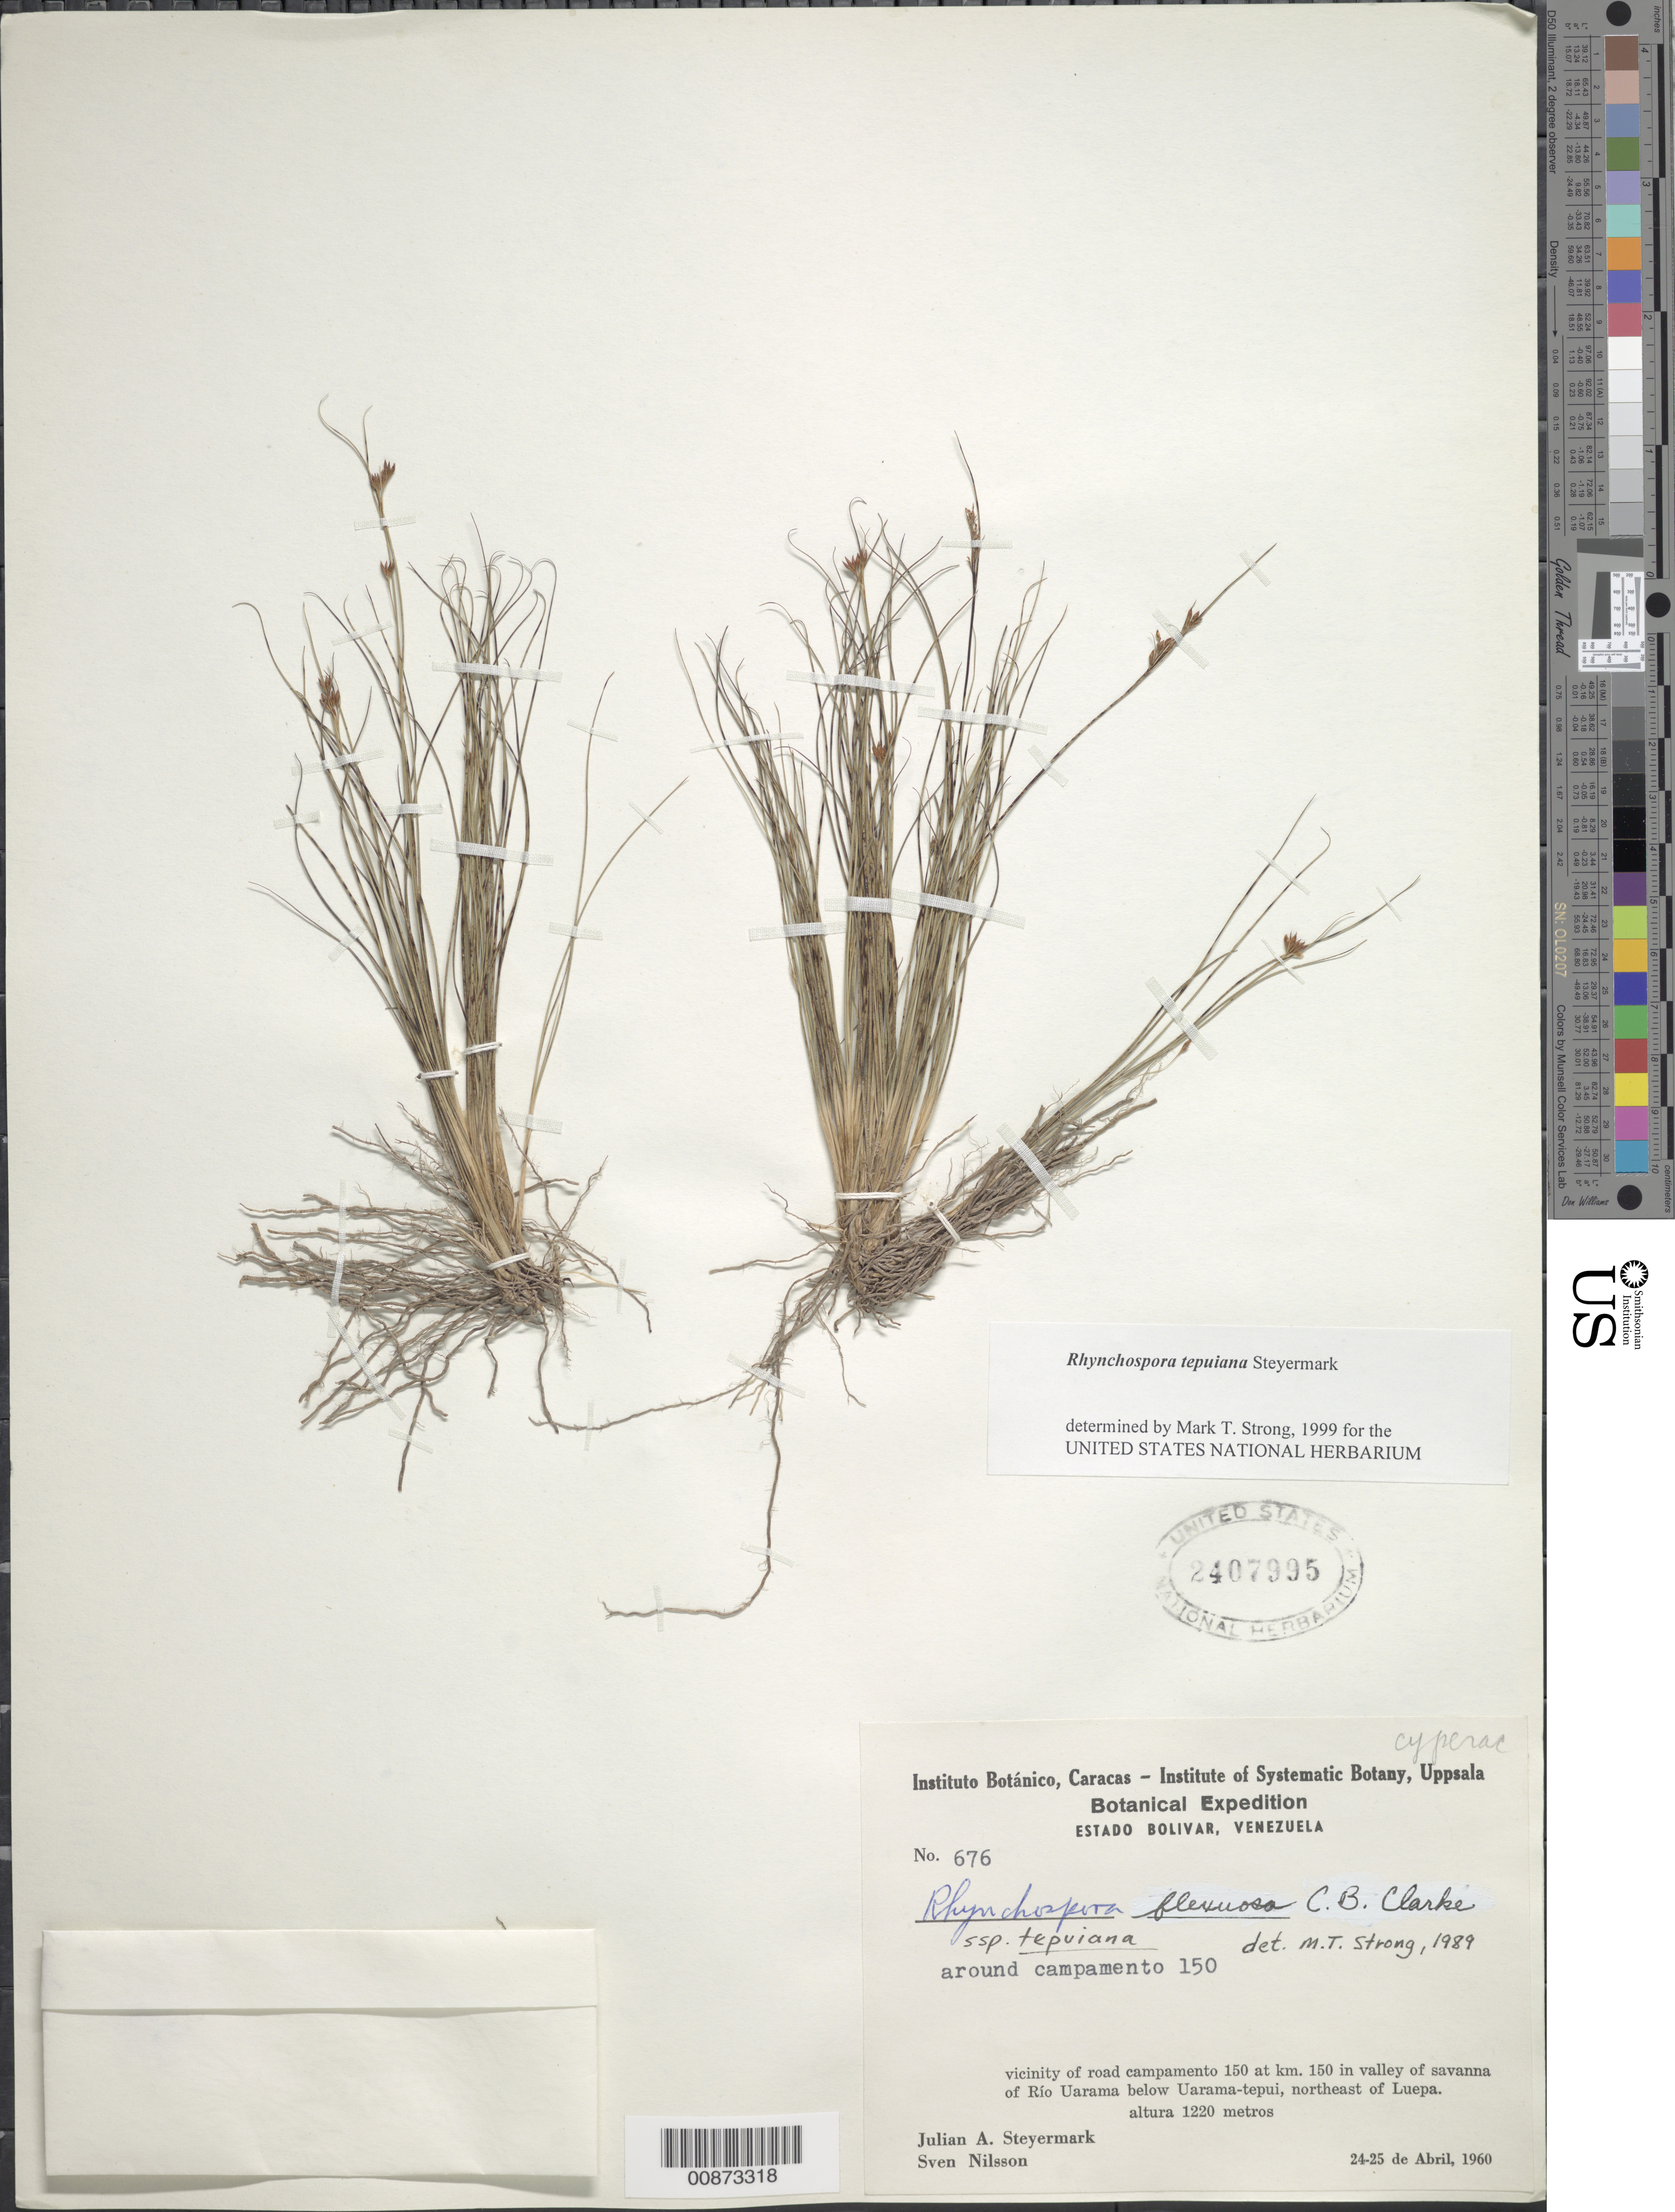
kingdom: Plantae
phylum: Tracheophyta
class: Liliopsida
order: Poales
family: Cyperaceae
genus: Rhynchospora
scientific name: Rhynchospora tepuiana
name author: Steyerm.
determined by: Strong, M. T., (US), Smithsonian Institution - National Museum of Natural History (UNITED STATES)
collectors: J. Steyermark & S. Nilsson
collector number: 60 676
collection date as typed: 24-Apr-60 to 25-Apr-60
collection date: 1960-04-24/1960-04-25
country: Venezuela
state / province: Bolívar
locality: Río Uarama, below Uarama-tepuí, NE of Luepa, vic. of road campamento 150 at km 150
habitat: Roadside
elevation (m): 1220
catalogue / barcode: US 2407995